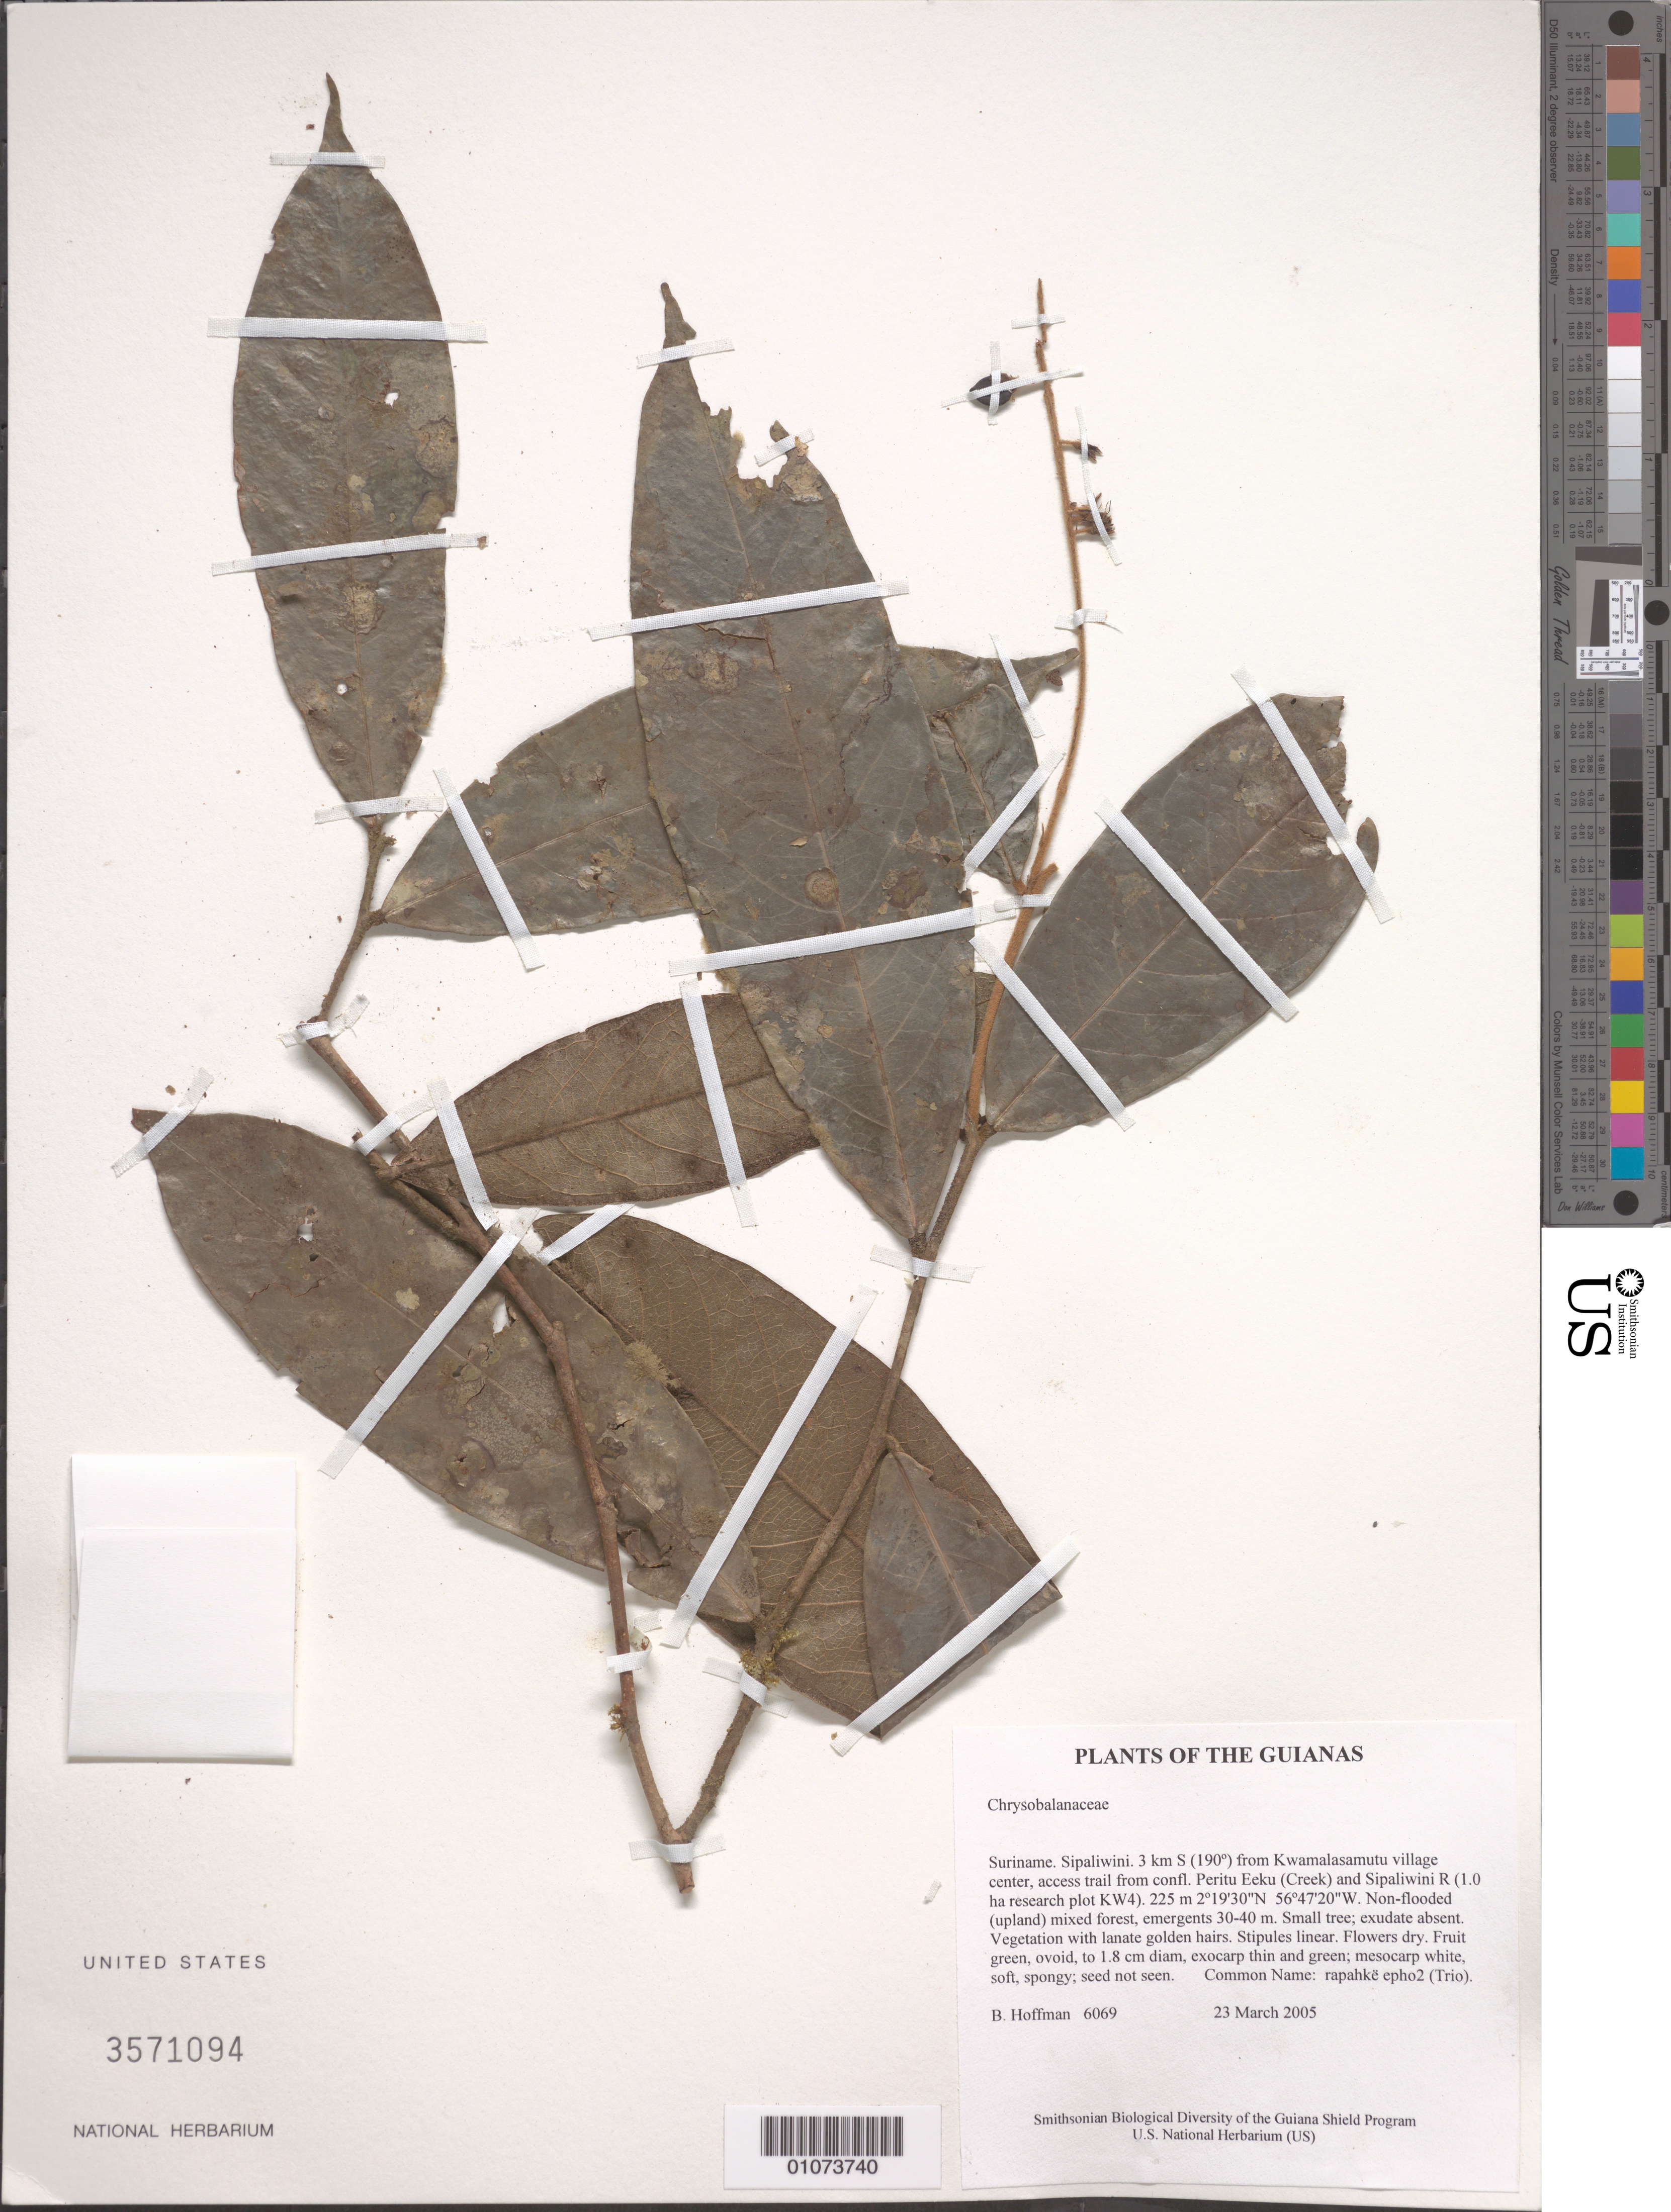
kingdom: Plantae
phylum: Tracheophyta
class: Magnoliopsida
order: Malpighiales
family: Chrysobalanaceae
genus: Hirtella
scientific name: Hirtella sp.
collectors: B. Hoffman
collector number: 6069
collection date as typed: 23 March 2005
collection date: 2005-03-23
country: Suriname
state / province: Sipaliwini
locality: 3 km S (190º) from Kwamalasamutu village center, access trail from confl. Peritu Eeku (Creek) and Sipaliwini R (1.0 ha research plot KW4)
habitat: Non-flooded (upland) mixed forest, emergents 30-40 m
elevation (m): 225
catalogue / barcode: US 3571094